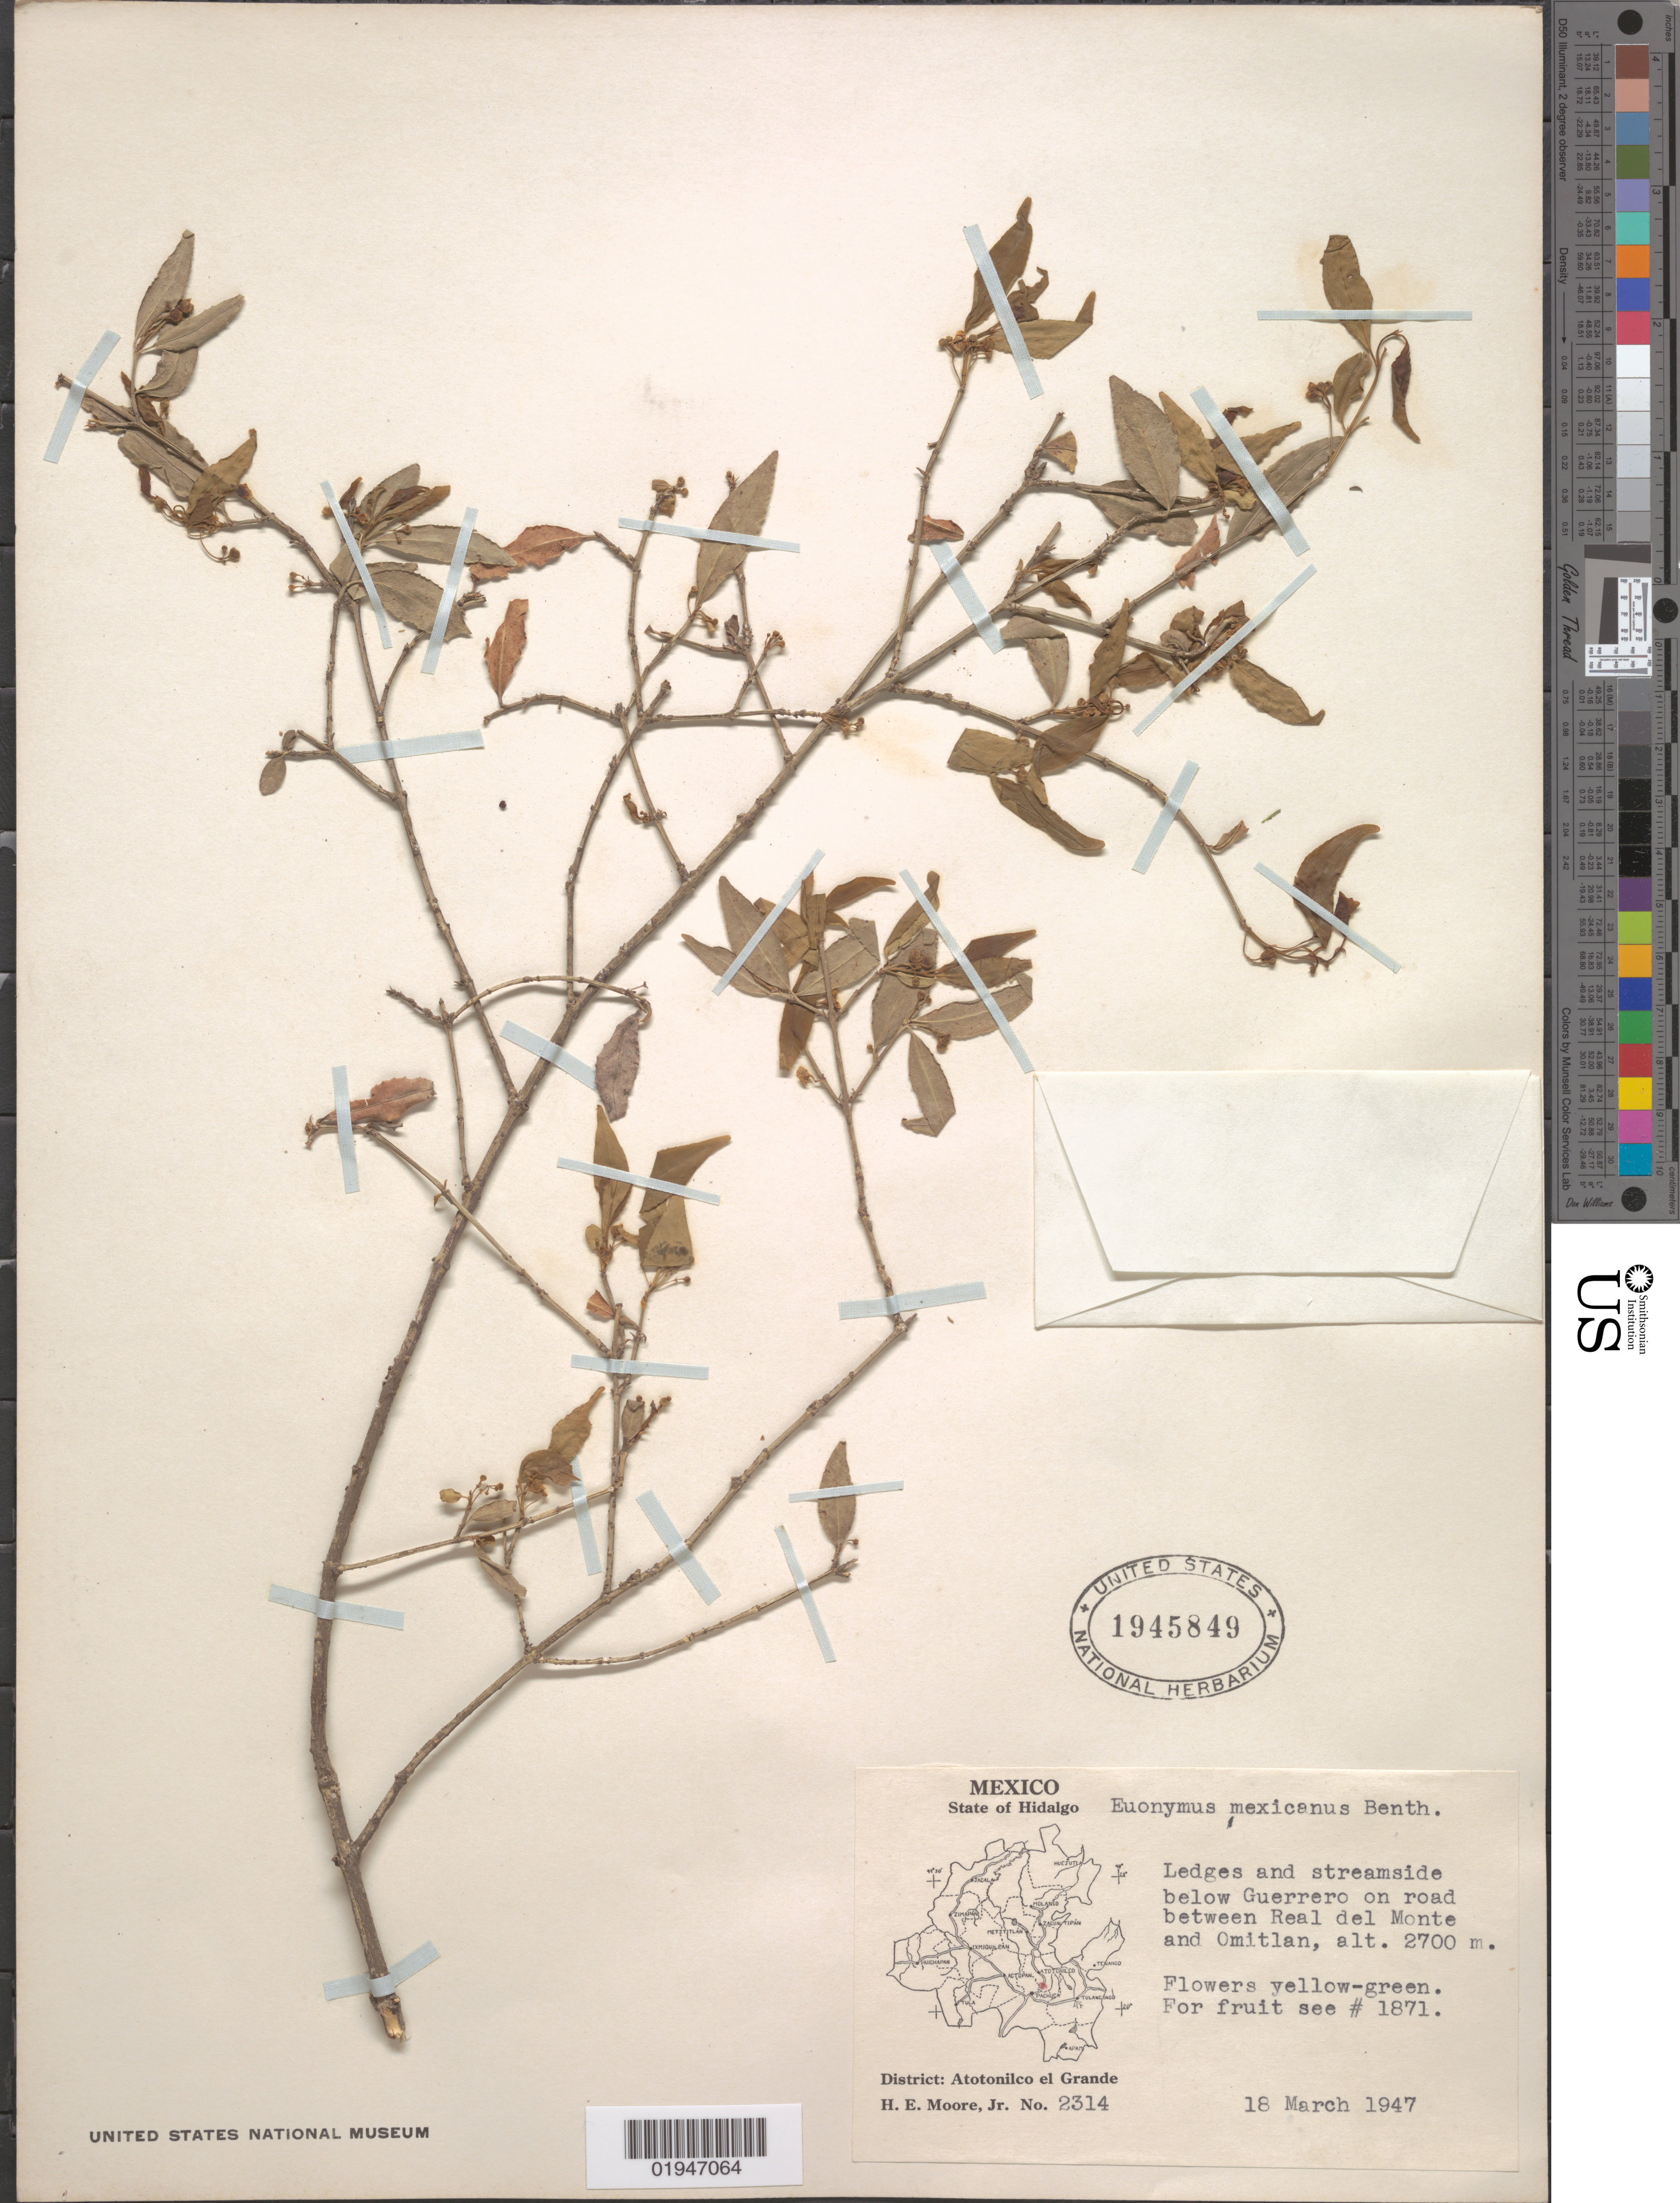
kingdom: Plantae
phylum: Tracheophyta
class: Magnoliopsida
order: Celastrales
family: Celastraceae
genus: Euonymus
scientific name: Euonymus mexicanus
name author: Benth.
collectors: H. Moore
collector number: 2314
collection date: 1947-03-18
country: Mexico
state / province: Hidalgo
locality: District: Atotonilco el Grande. Below Guerrero on road between Real del Monte and Omitlan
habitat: Ledges and streamside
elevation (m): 2700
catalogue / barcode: US 1945849